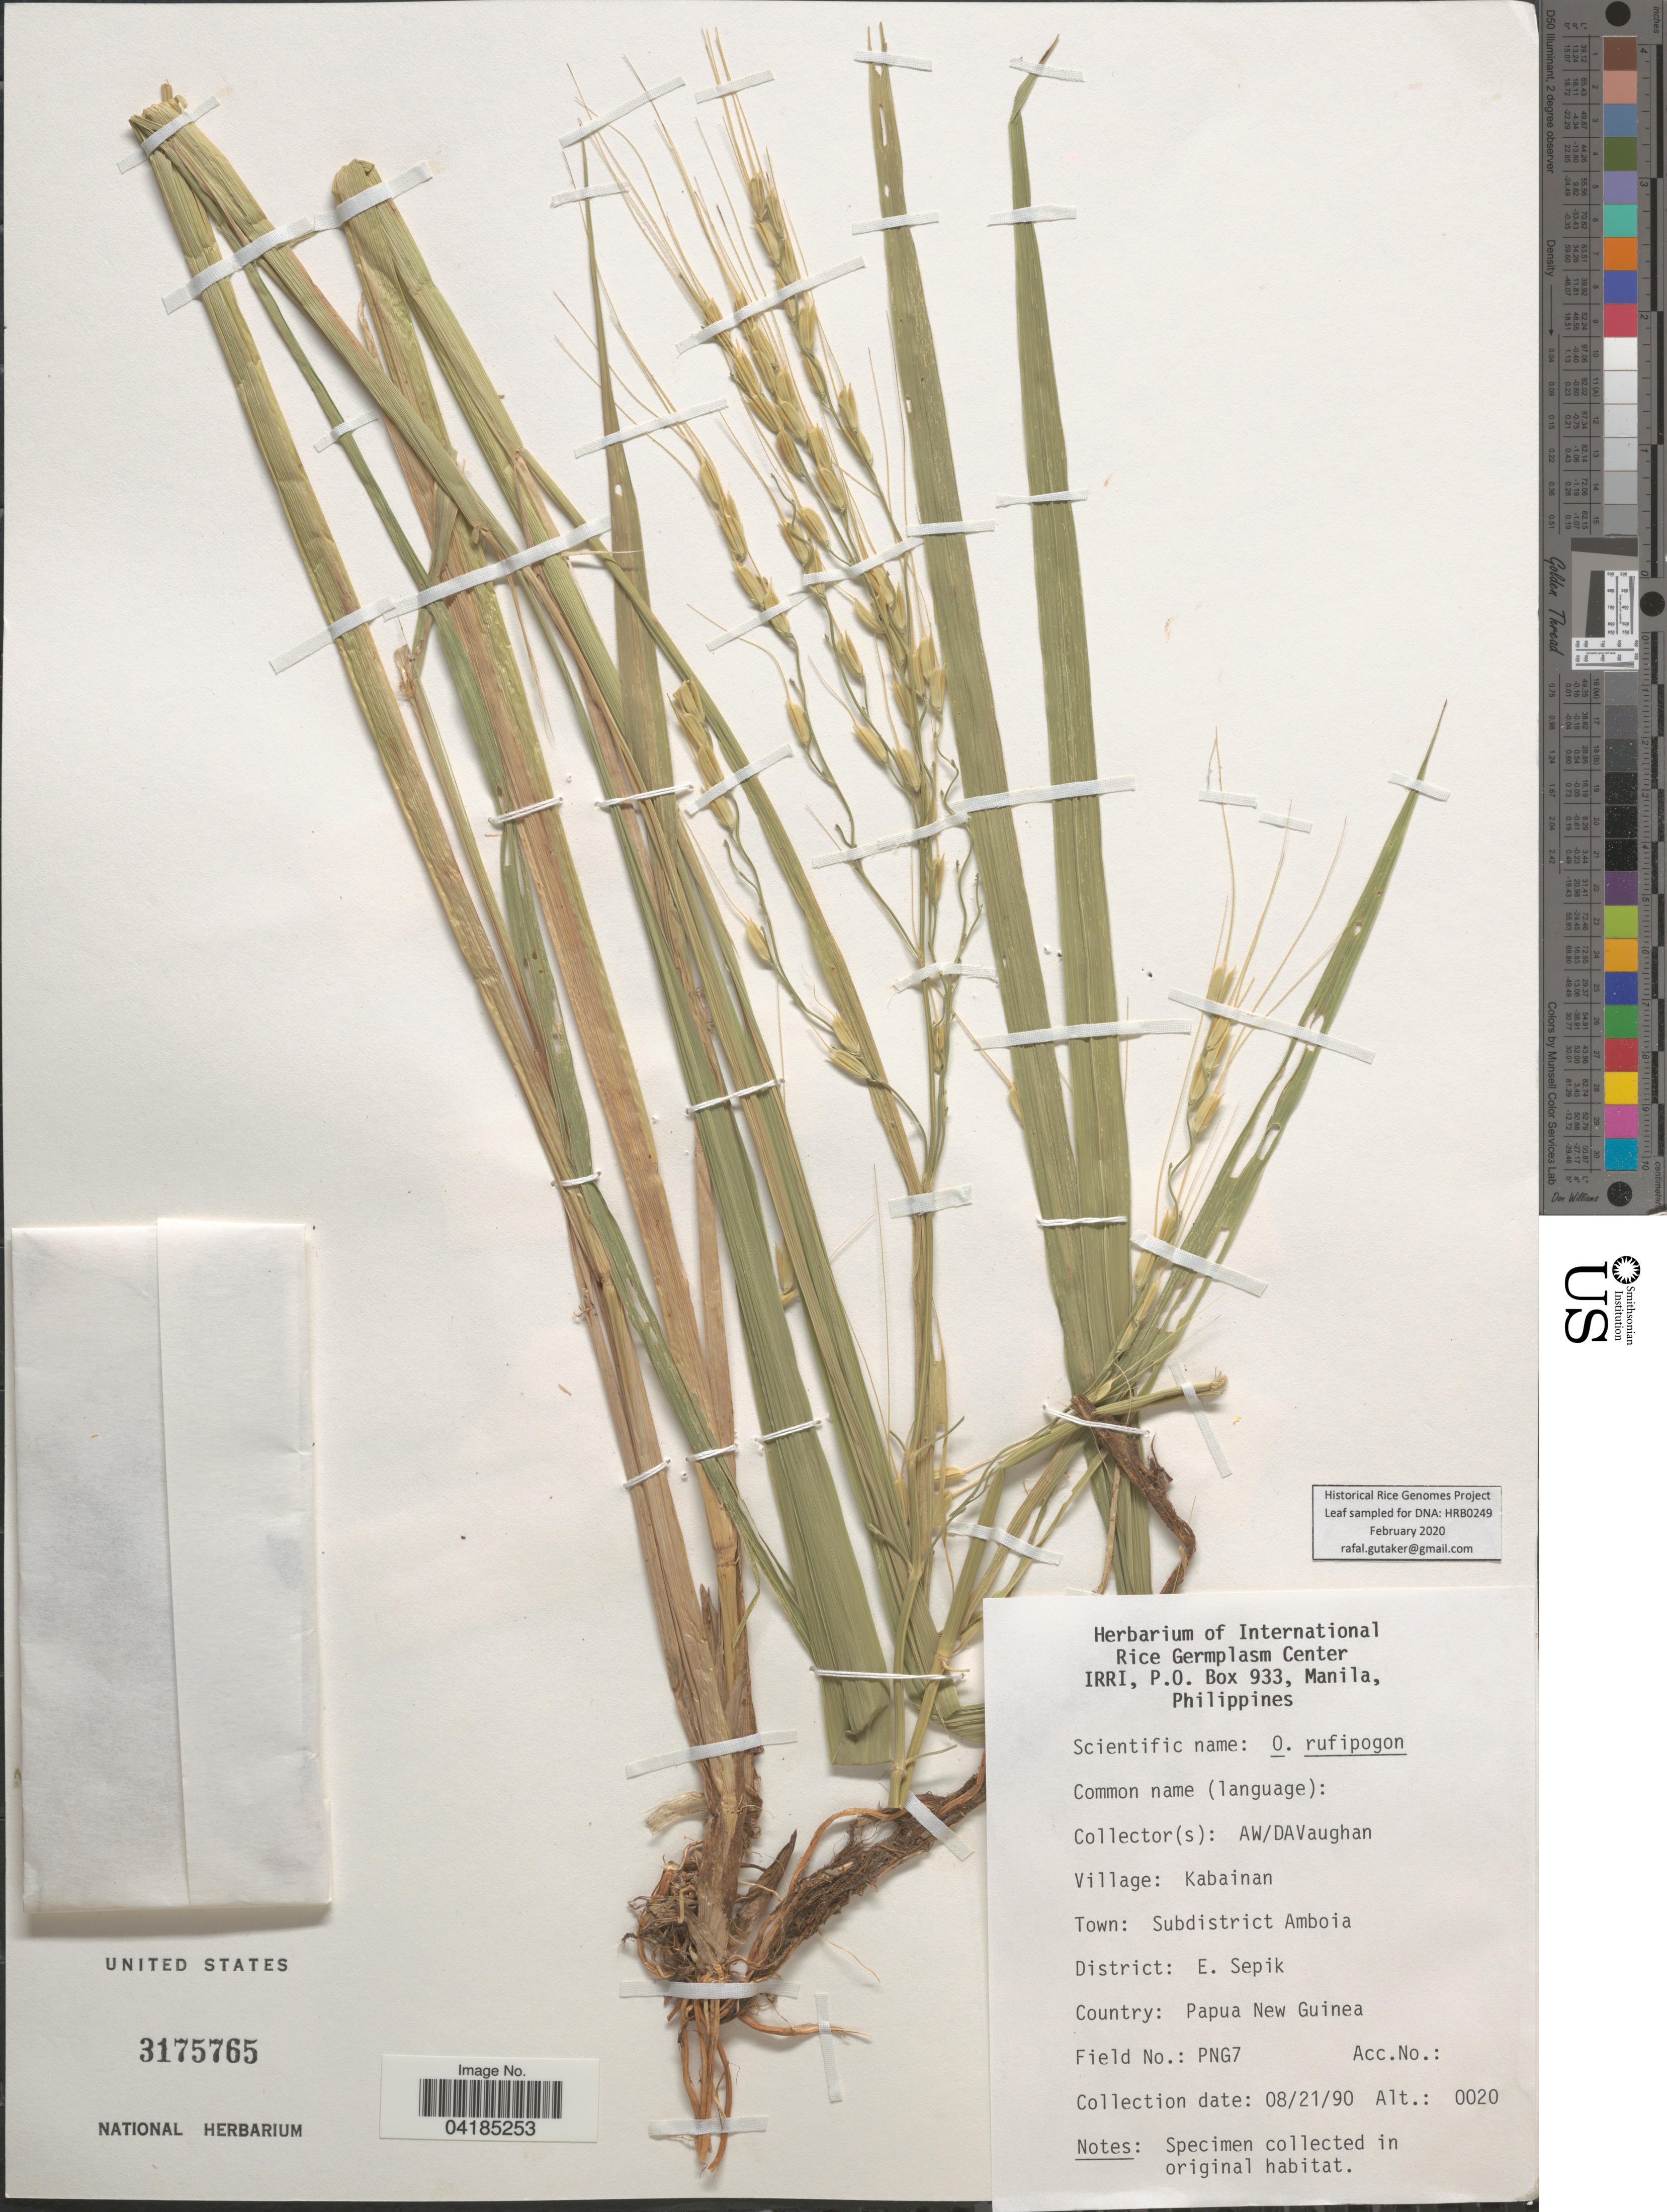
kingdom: Plantae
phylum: Tracheophyta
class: Liliopsida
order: Poales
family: Poaceae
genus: Oryza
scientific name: Oryza rufipogon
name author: Griffith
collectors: A. W. & D. Vaughan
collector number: PNG7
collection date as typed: Transcribed d/m/y: 21/8/90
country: Papua New Guinea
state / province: East Sepik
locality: Village: Kabainan. Town: Subdistrict Amboia. District: E. Sepik.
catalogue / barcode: US 3175765